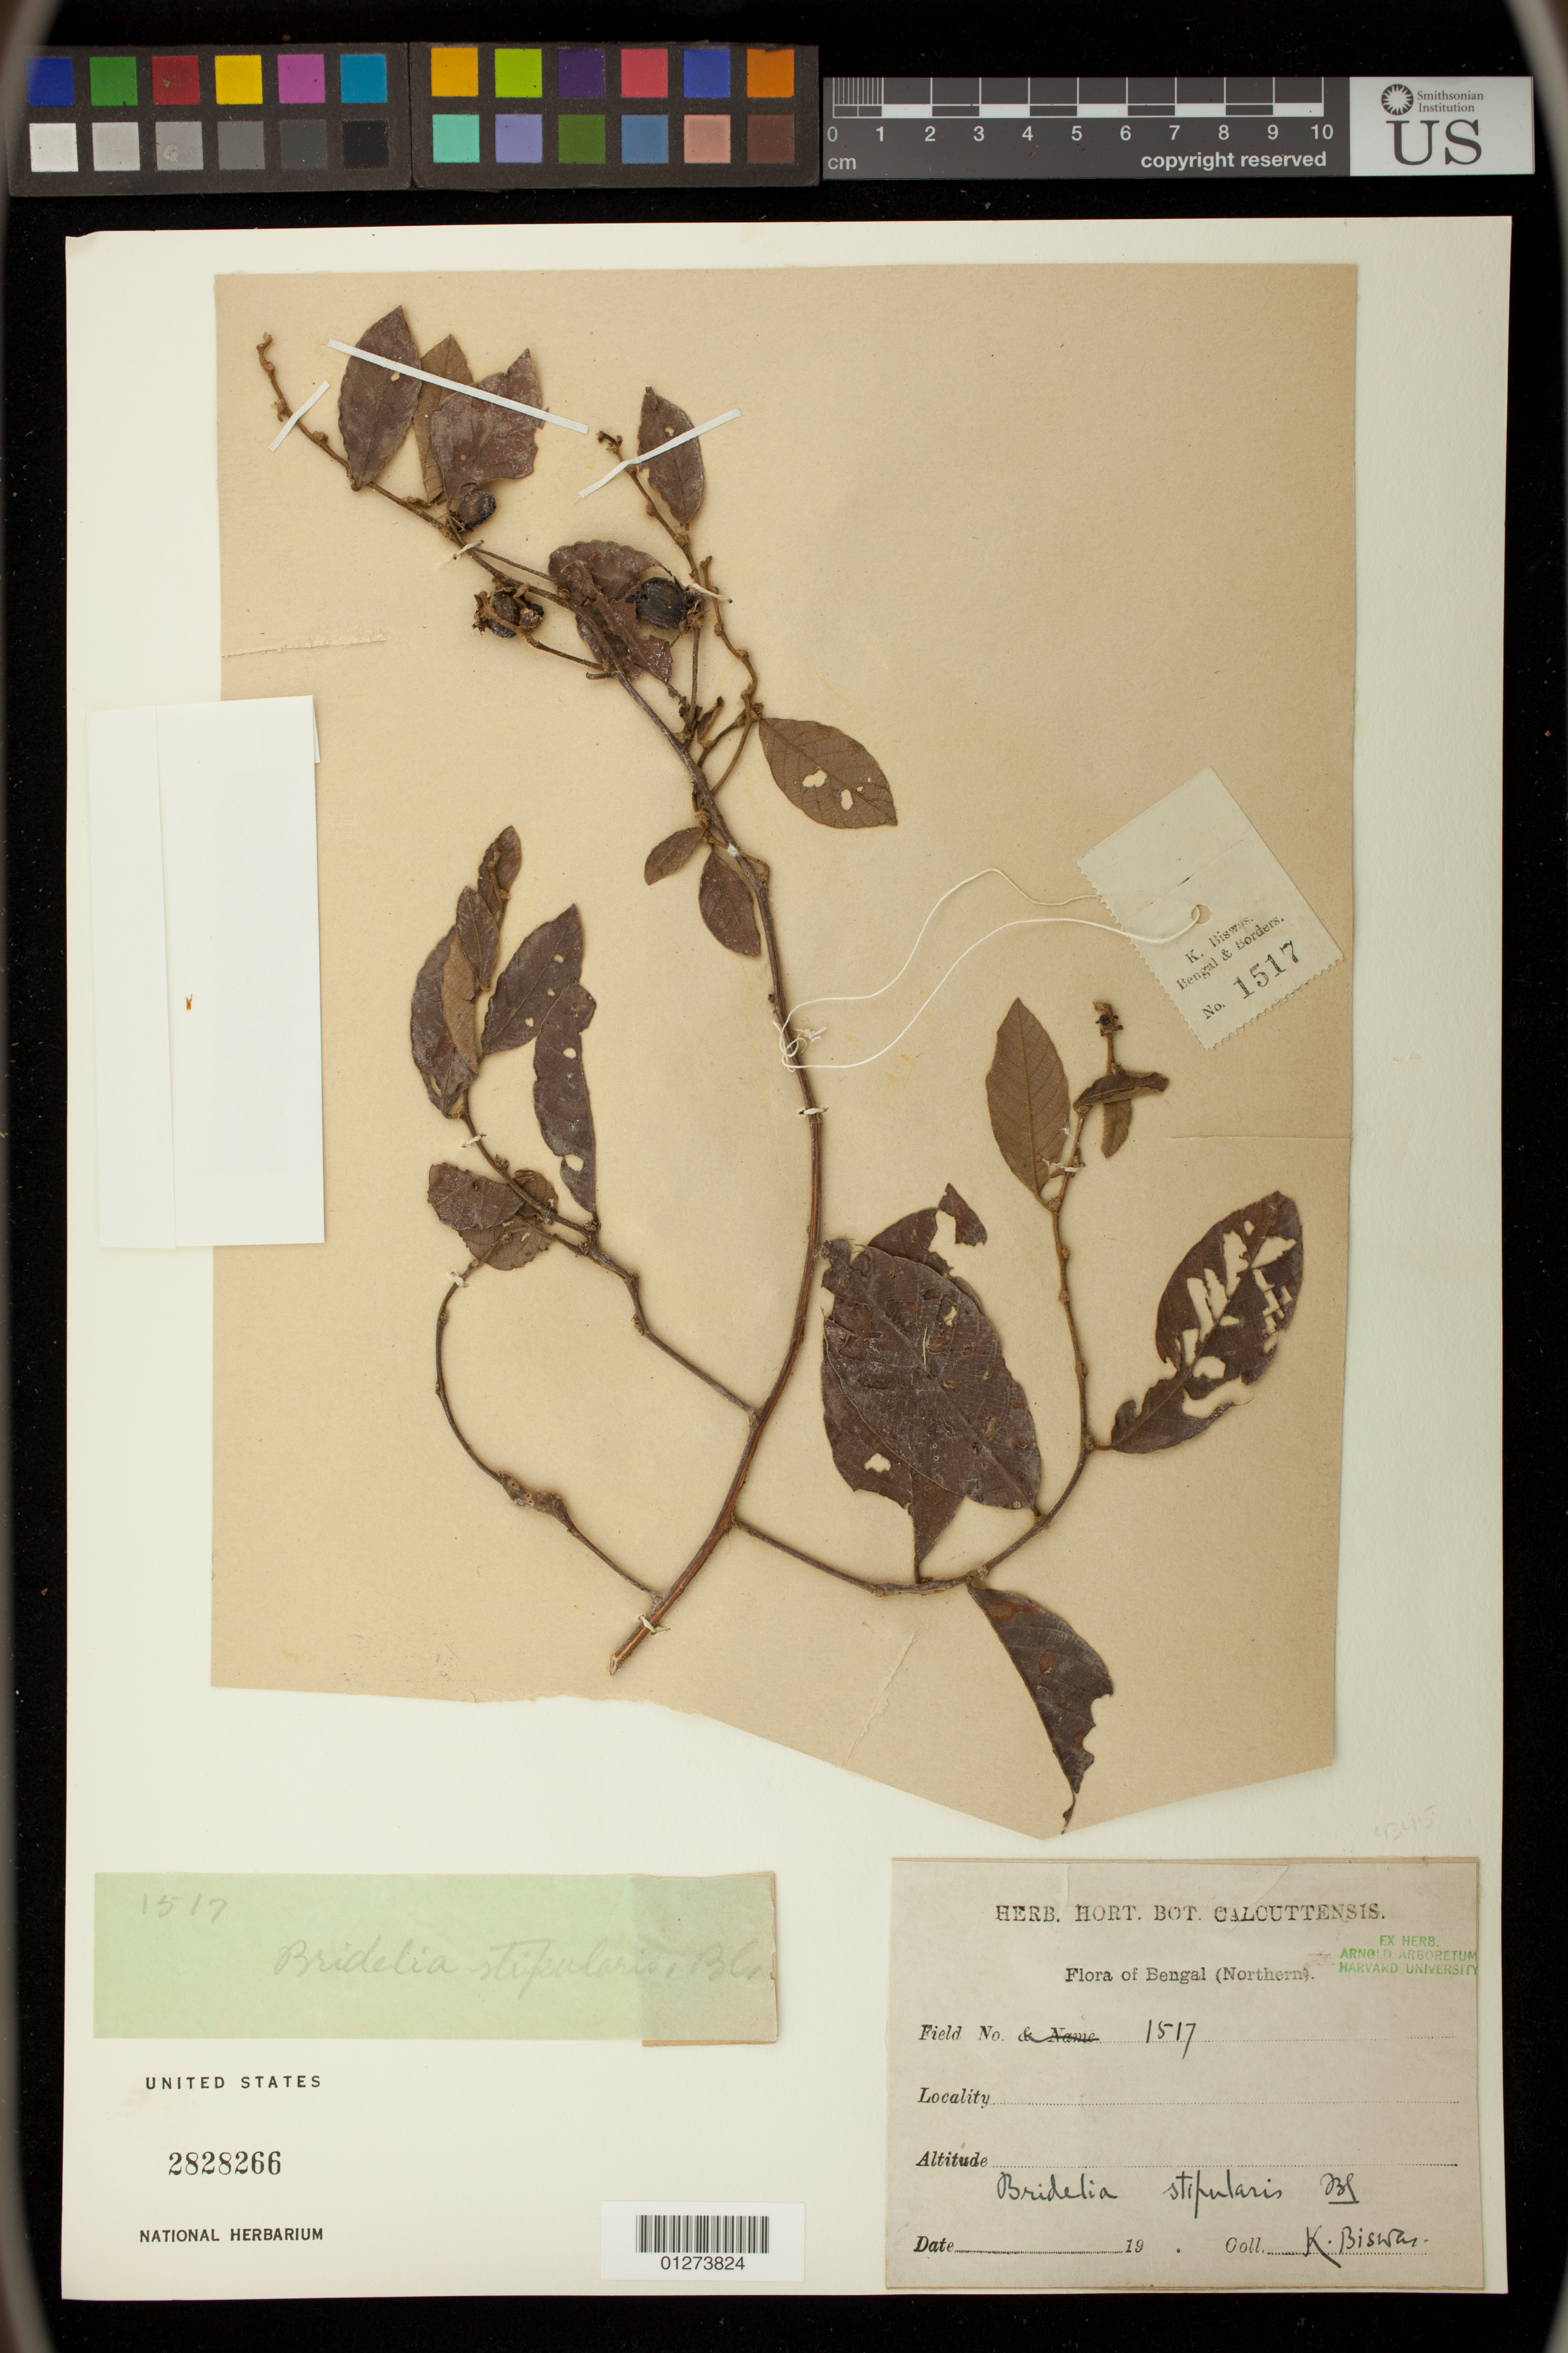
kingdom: Plantae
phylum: Tracheophyta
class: Magnoliopsida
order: Malpighiales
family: Phyllanthaceae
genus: Bridelia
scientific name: Bridelia stipularis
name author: (L.) Blume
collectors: K. Biswar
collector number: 1517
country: India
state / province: West Bengal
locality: Bengal (Northern)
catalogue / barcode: US 2828266